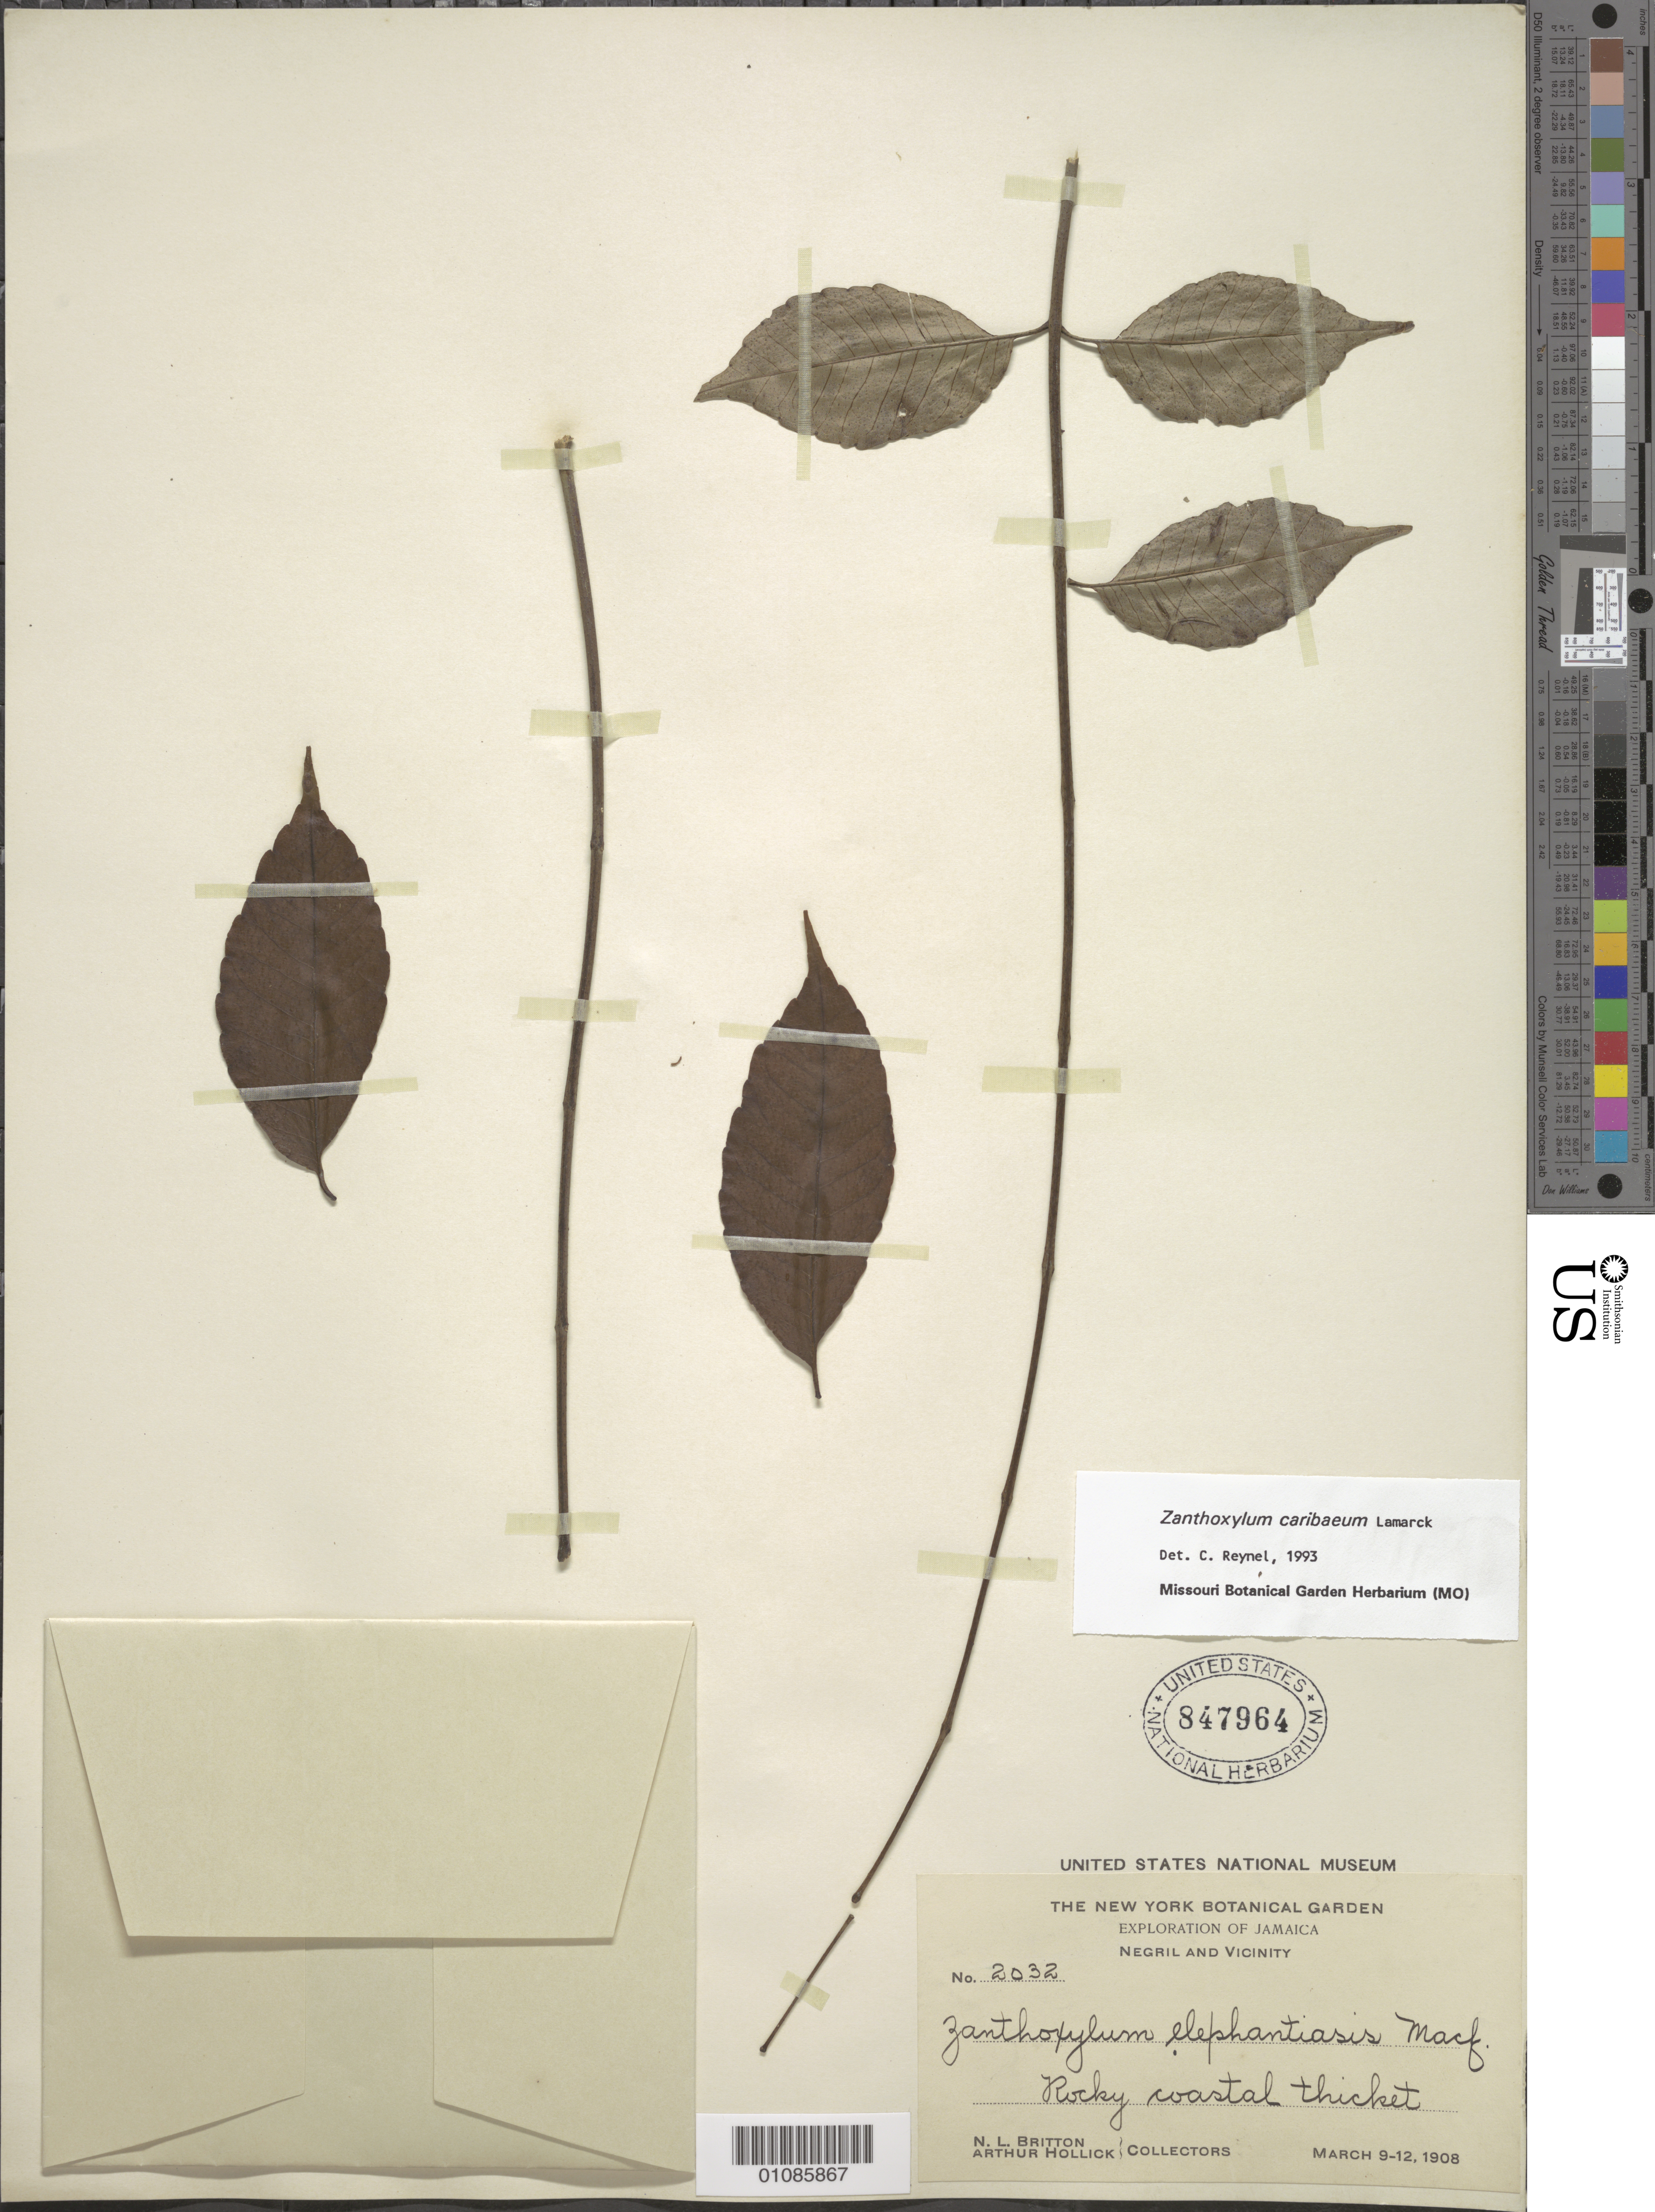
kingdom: Plantae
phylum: Tracheophyta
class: Magnoliopsida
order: Sapindales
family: Rutaceae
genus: Zanthoxylum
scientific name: Zanthoxylum caribaeum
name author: Lam.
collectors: N. Britton & A. Hollick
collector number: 2032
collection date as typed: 09 Mar 1908 to 12 Mar 1908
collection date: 1908-03-09/1908-03-12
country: Jamaica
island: Jamaica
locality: Rocky coastal thicket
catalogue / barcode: US 847964